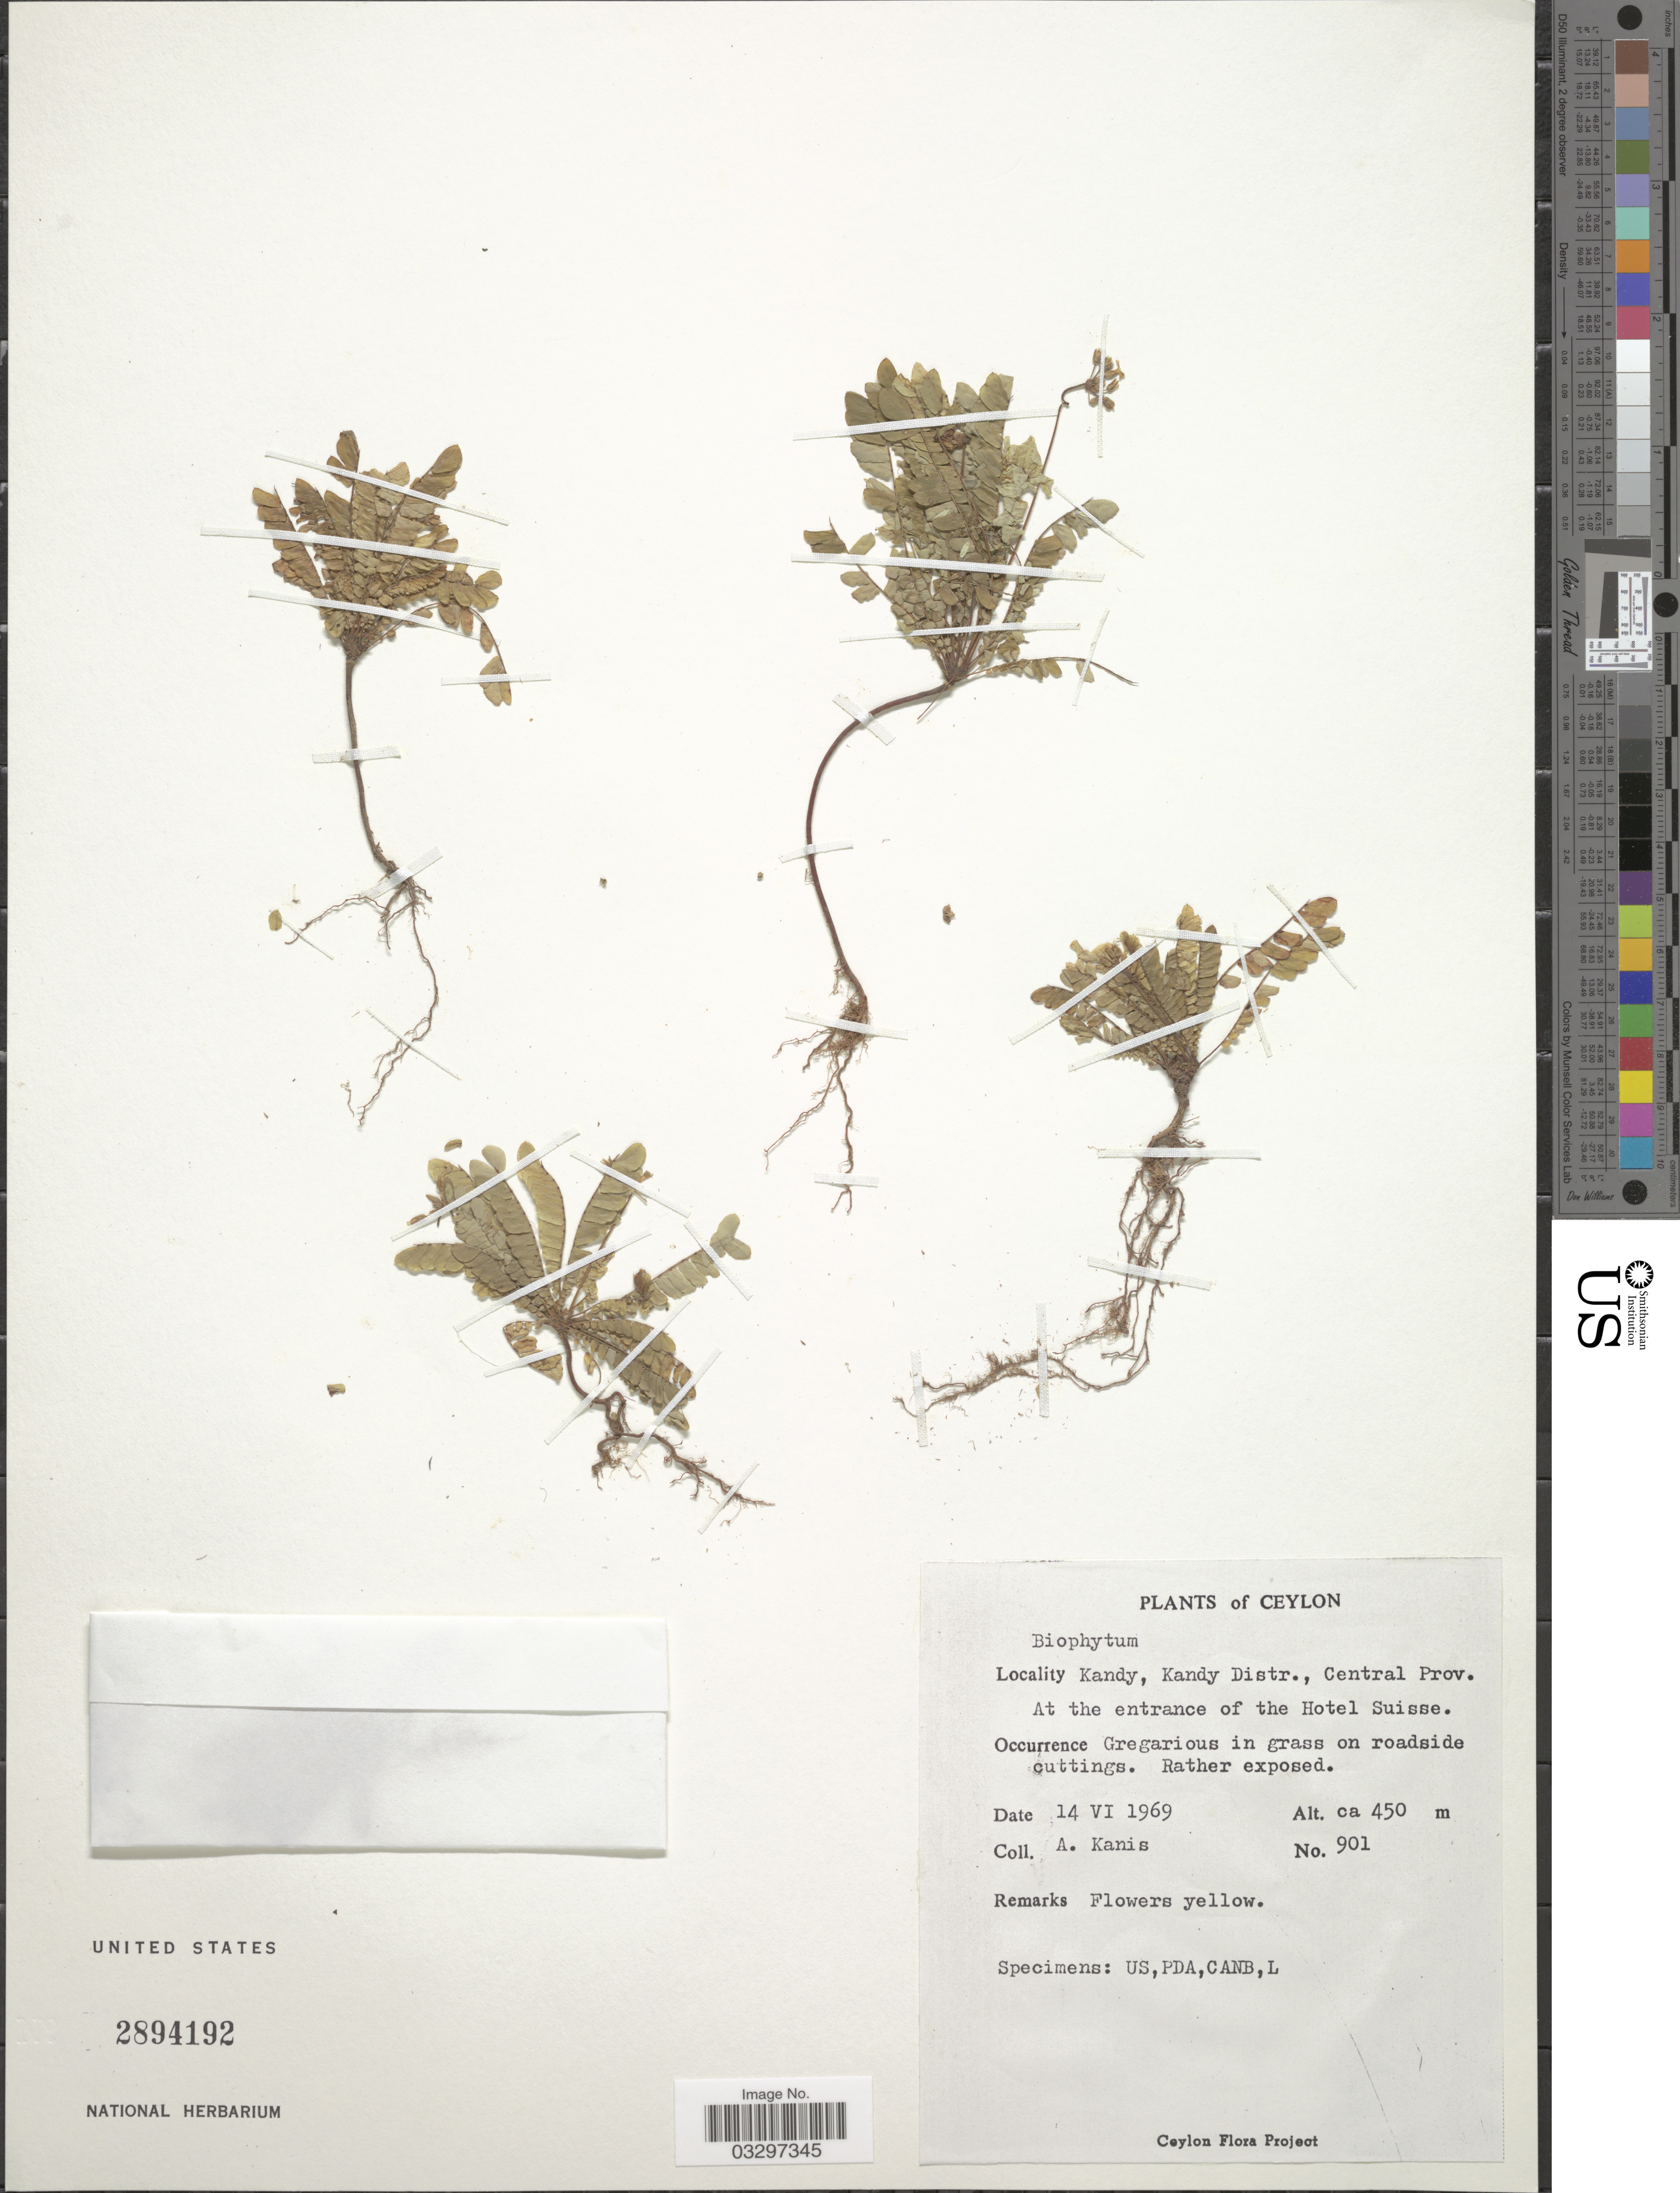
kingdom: Plantae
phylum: Tracheophyta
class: Magnoliopsida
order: Oxalidales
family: Oxalidaceae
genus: Biophytum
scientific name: Biophytum sp.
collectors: A. Kanis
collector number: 901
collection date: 1969-06-14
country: Sri Lanka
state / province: Central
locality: Ceylon. Kandy, Kandy District. At the entrace of the Hotel Suisse.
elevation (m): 450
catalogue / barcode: US 2894192